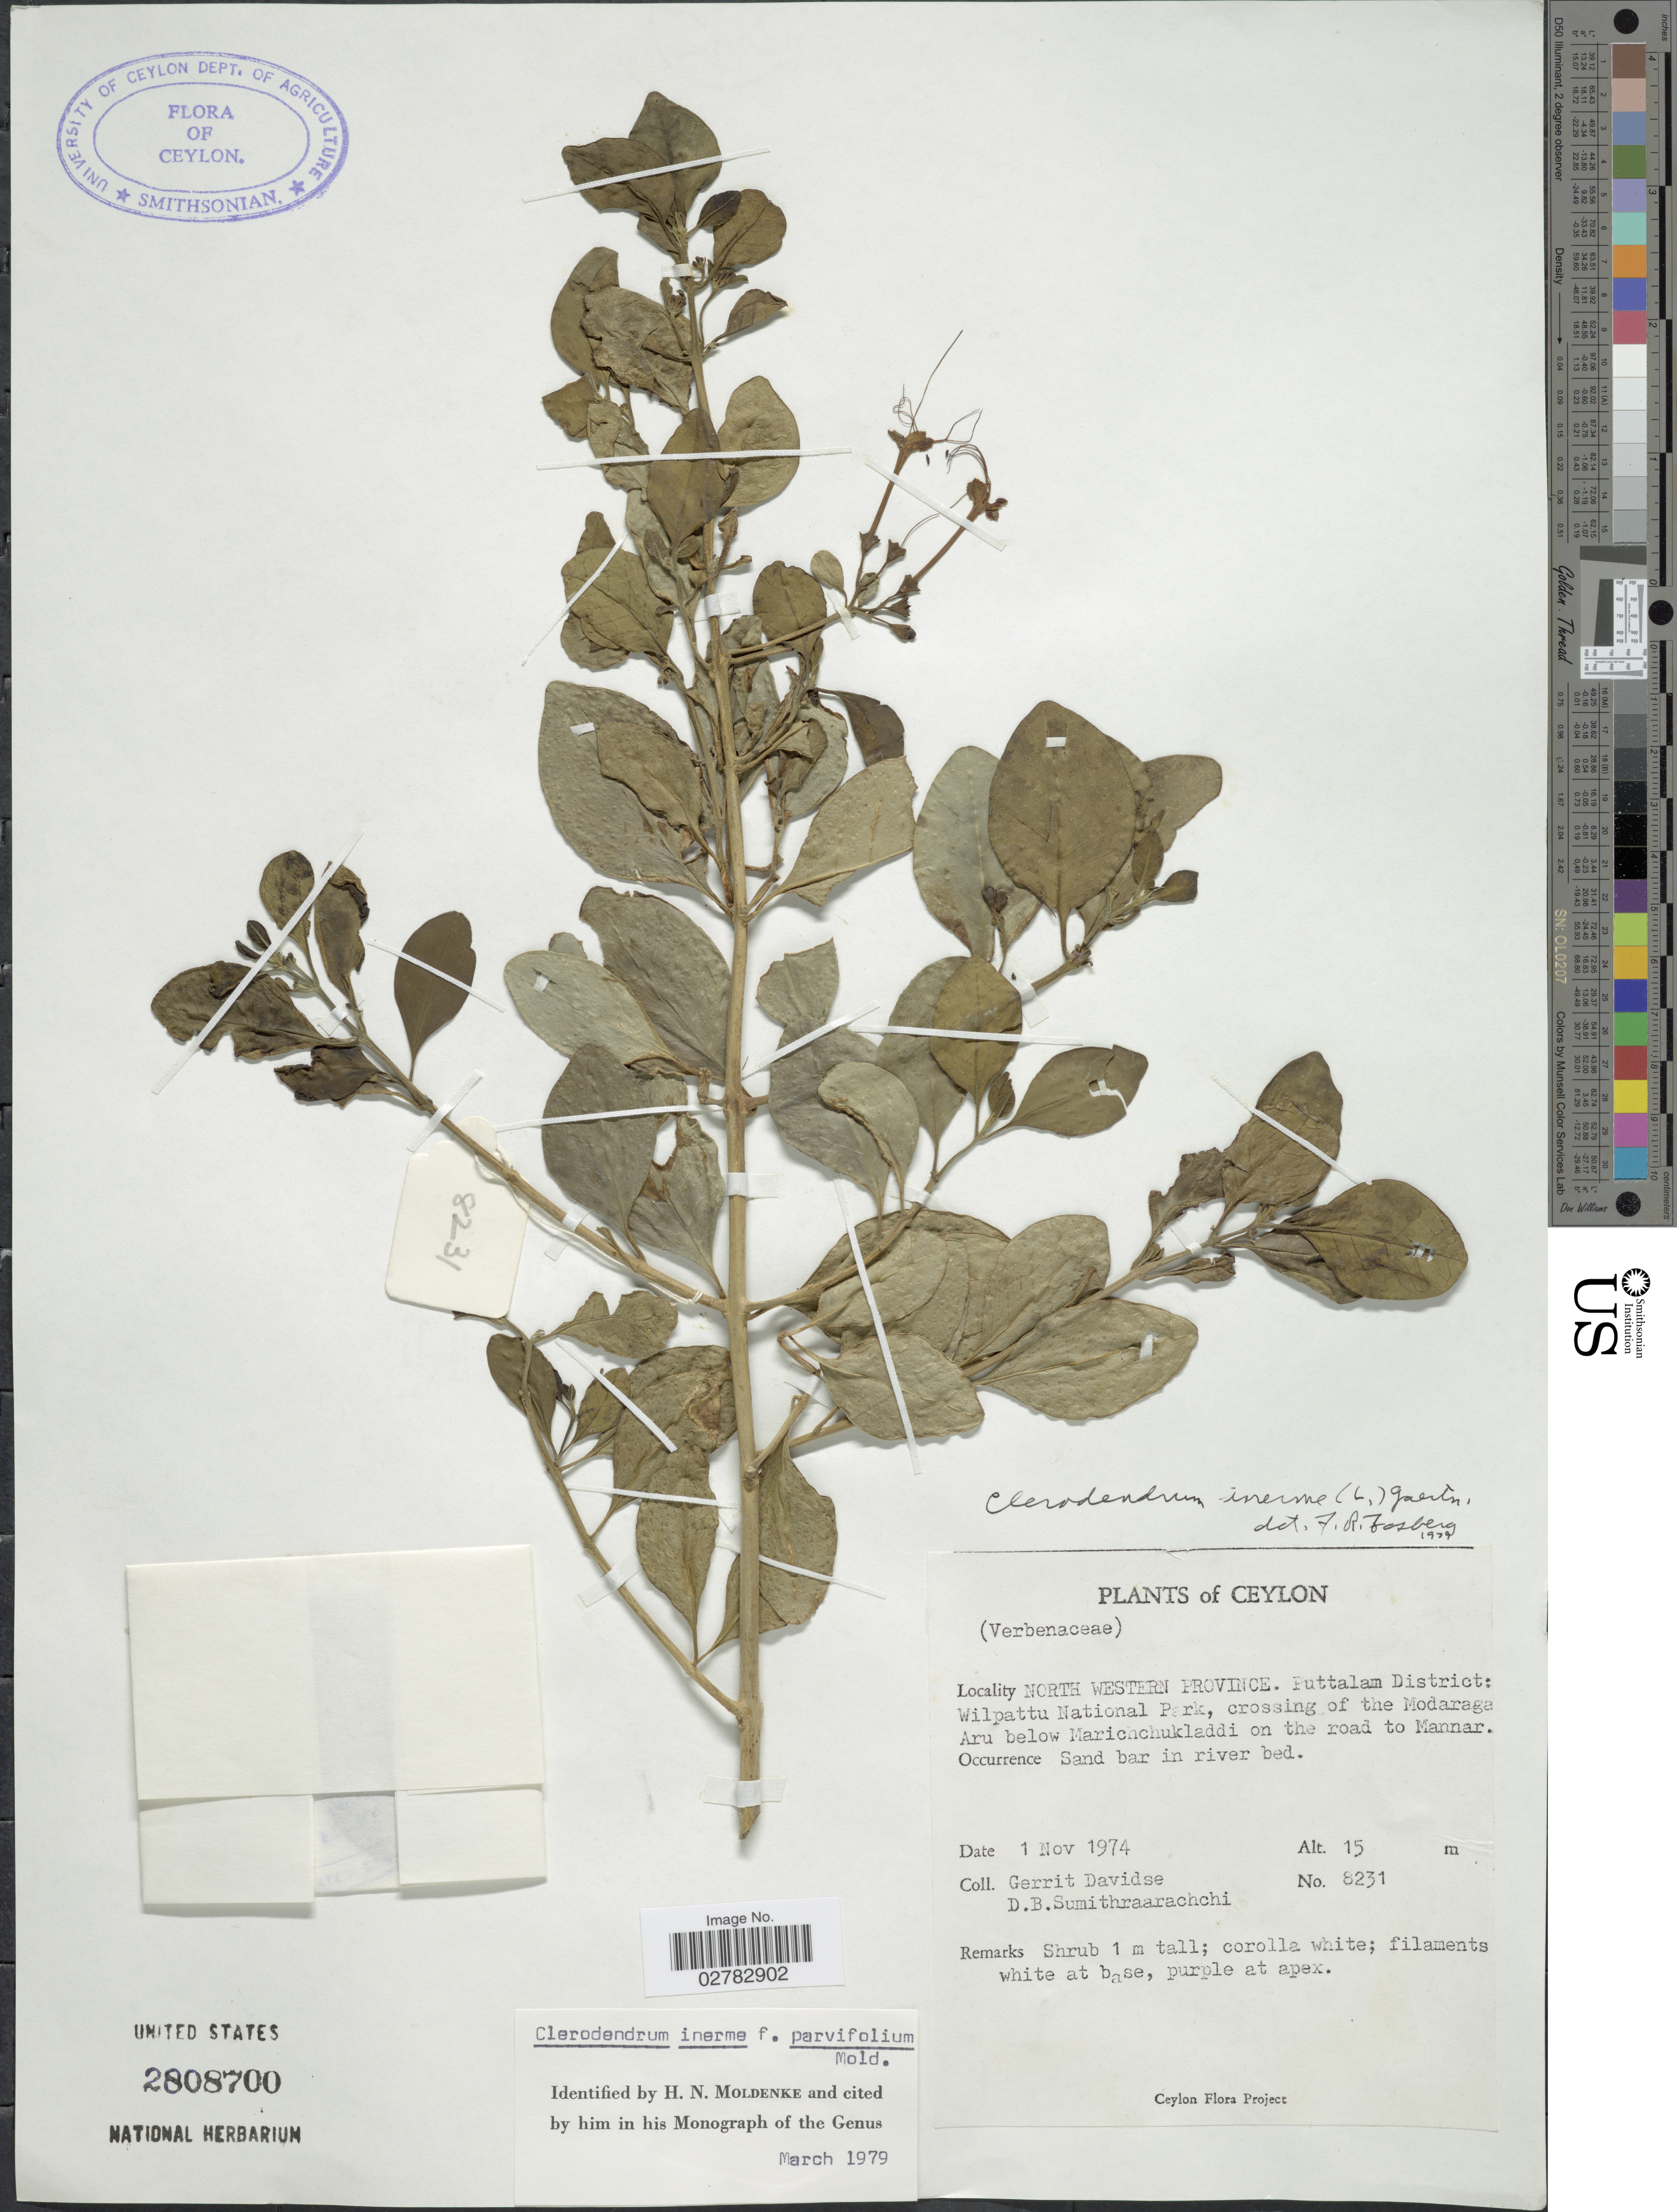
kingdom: Plantae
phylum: Tracheophyta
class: Magnoliopsida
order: Lamiales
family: Lamiaceae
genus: Clerodendrum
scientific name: Clerodendrum inerme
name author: (L.) Gaertn.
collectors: G. Davidse & D. B. Sumithraarachchi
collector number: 8231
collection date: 1974-11-01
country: Sri Lanka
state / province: North Western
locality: Ceylon. Puttalam District: Wilpattu National Park, crossing of the Modaraga Aru below Marichchukladdi on the road to Mannar.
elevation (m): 15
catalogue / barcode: US 2808700